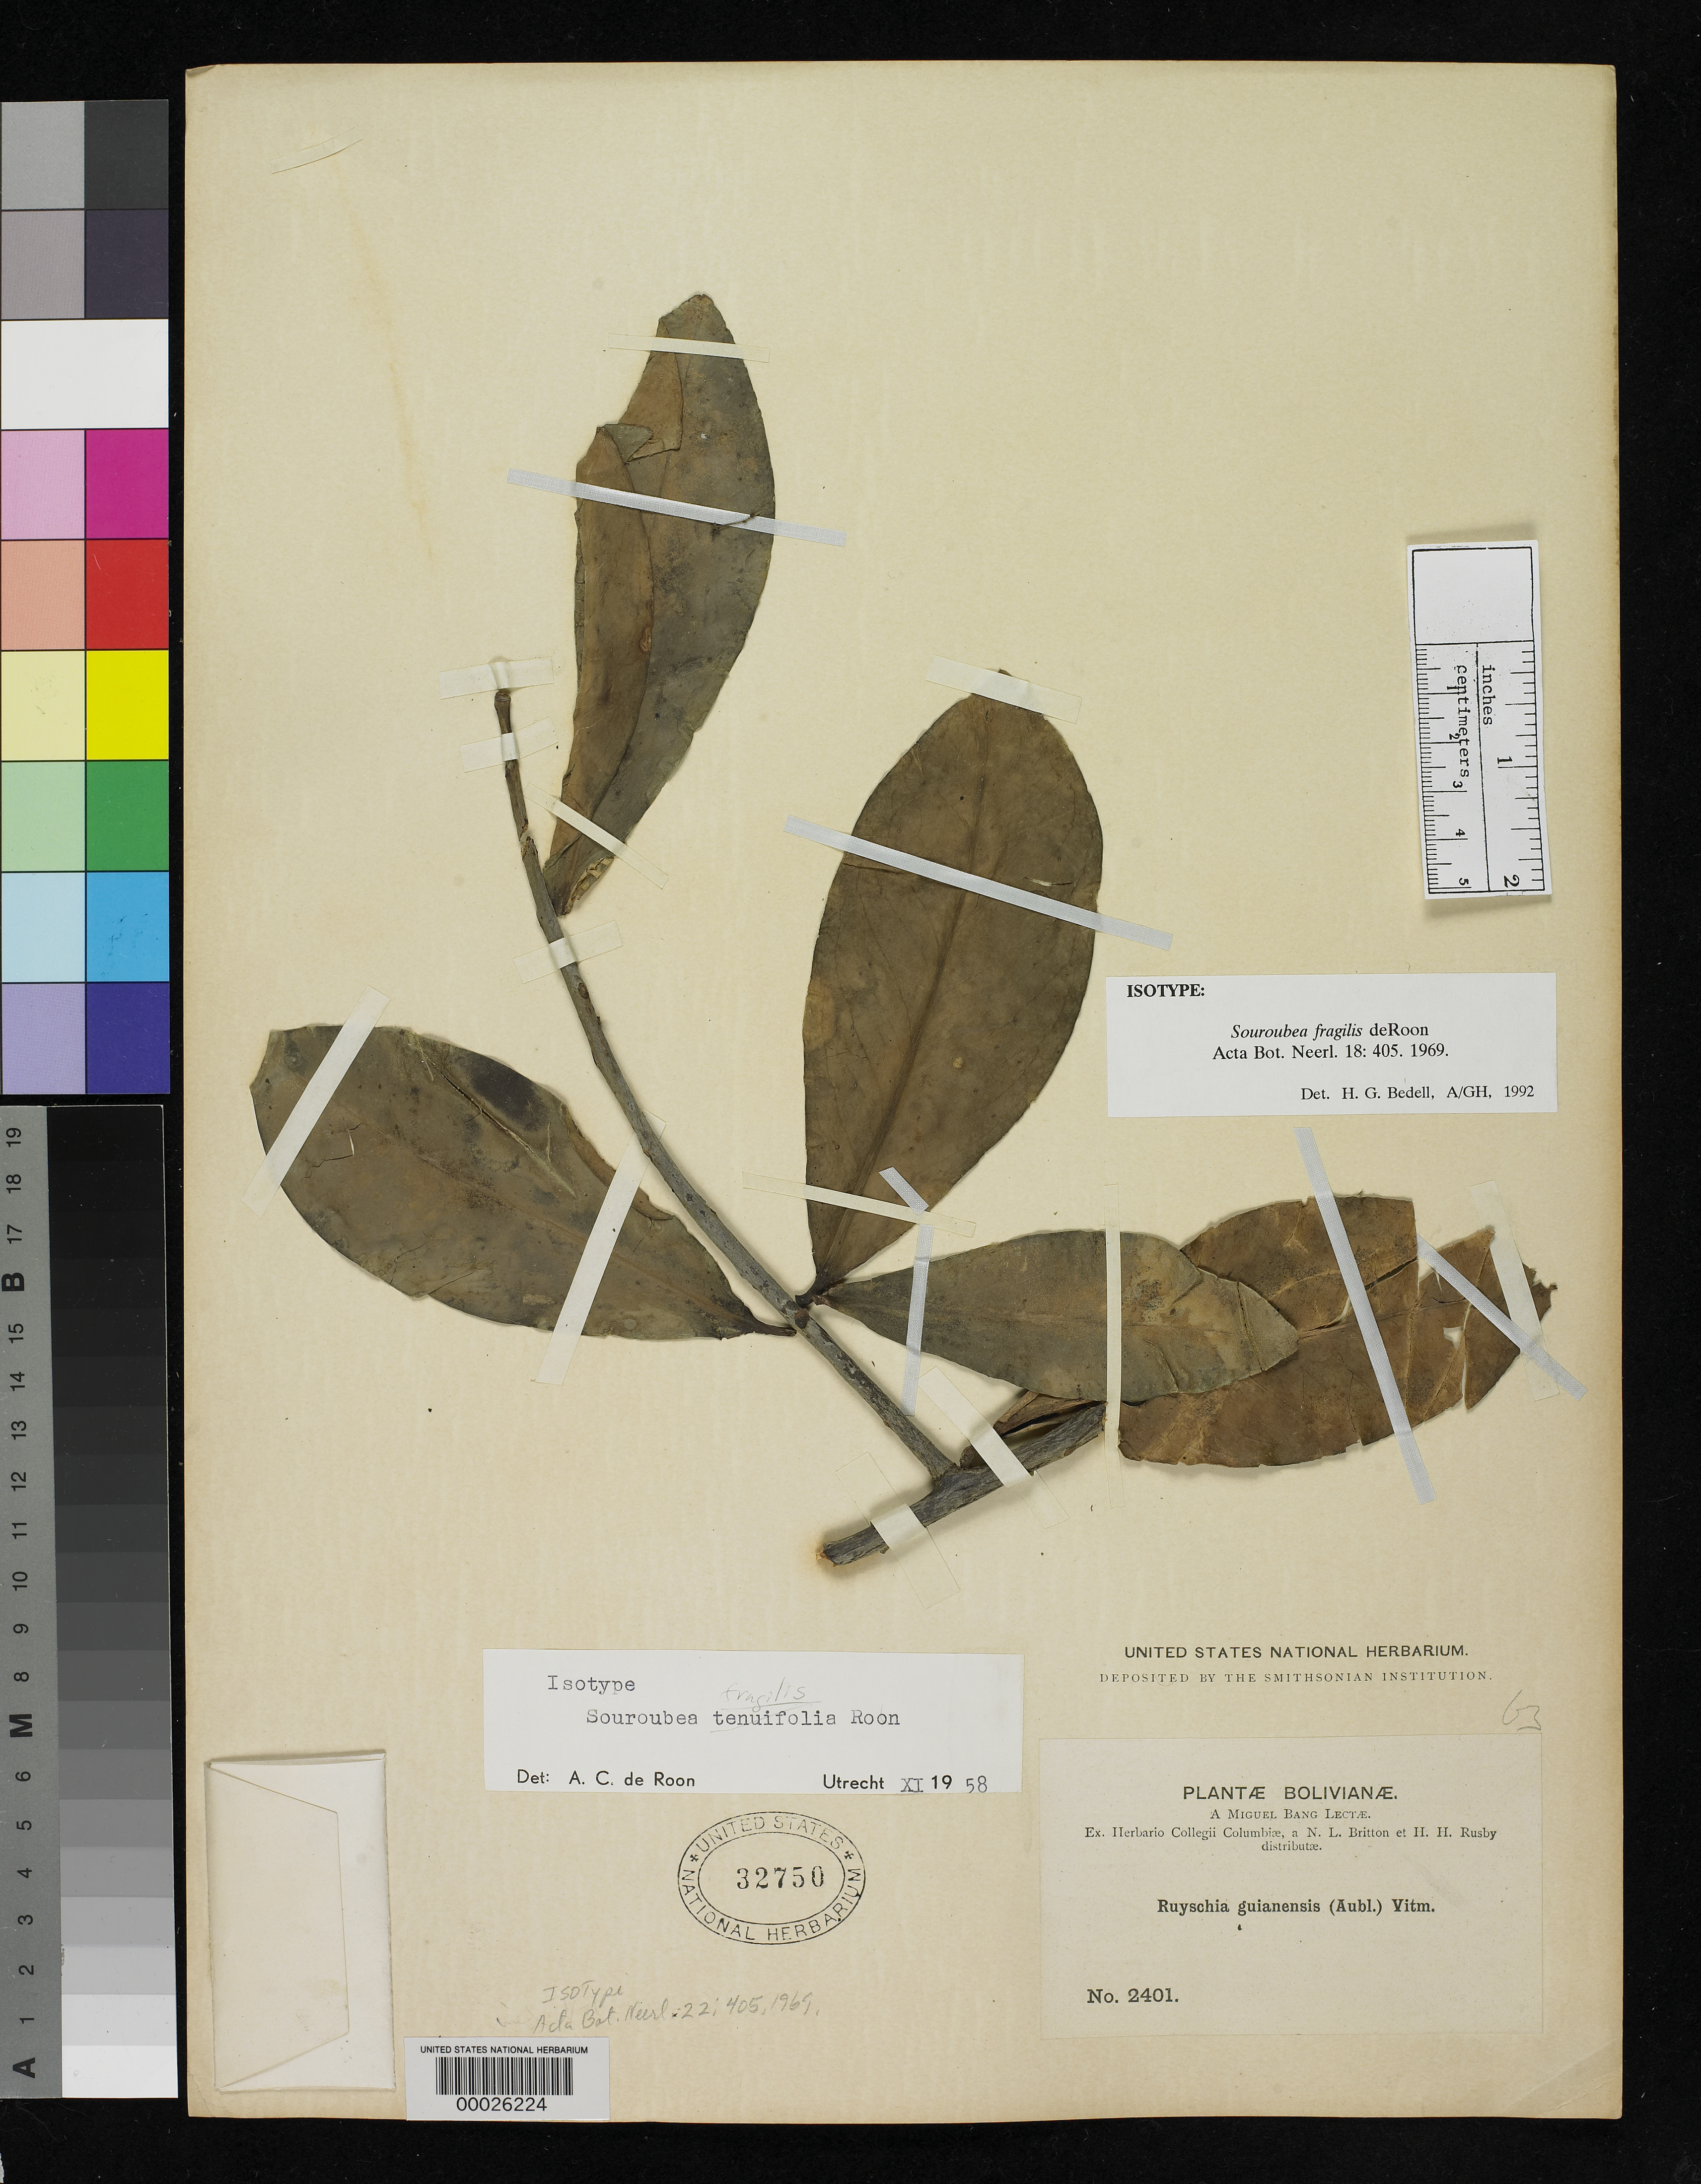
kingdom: Plantae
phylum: Tracheophyta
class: Magnoliopsida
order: Ericales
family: Marcgraviaceae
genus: Souroubea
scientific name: Souroubea fragilis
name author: de Roon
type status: Isotype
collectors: M. Bang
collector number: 2401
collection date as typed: Sep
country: Bolivia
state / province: La Paz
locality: Yungas, Coroico.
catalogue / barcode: US 32750